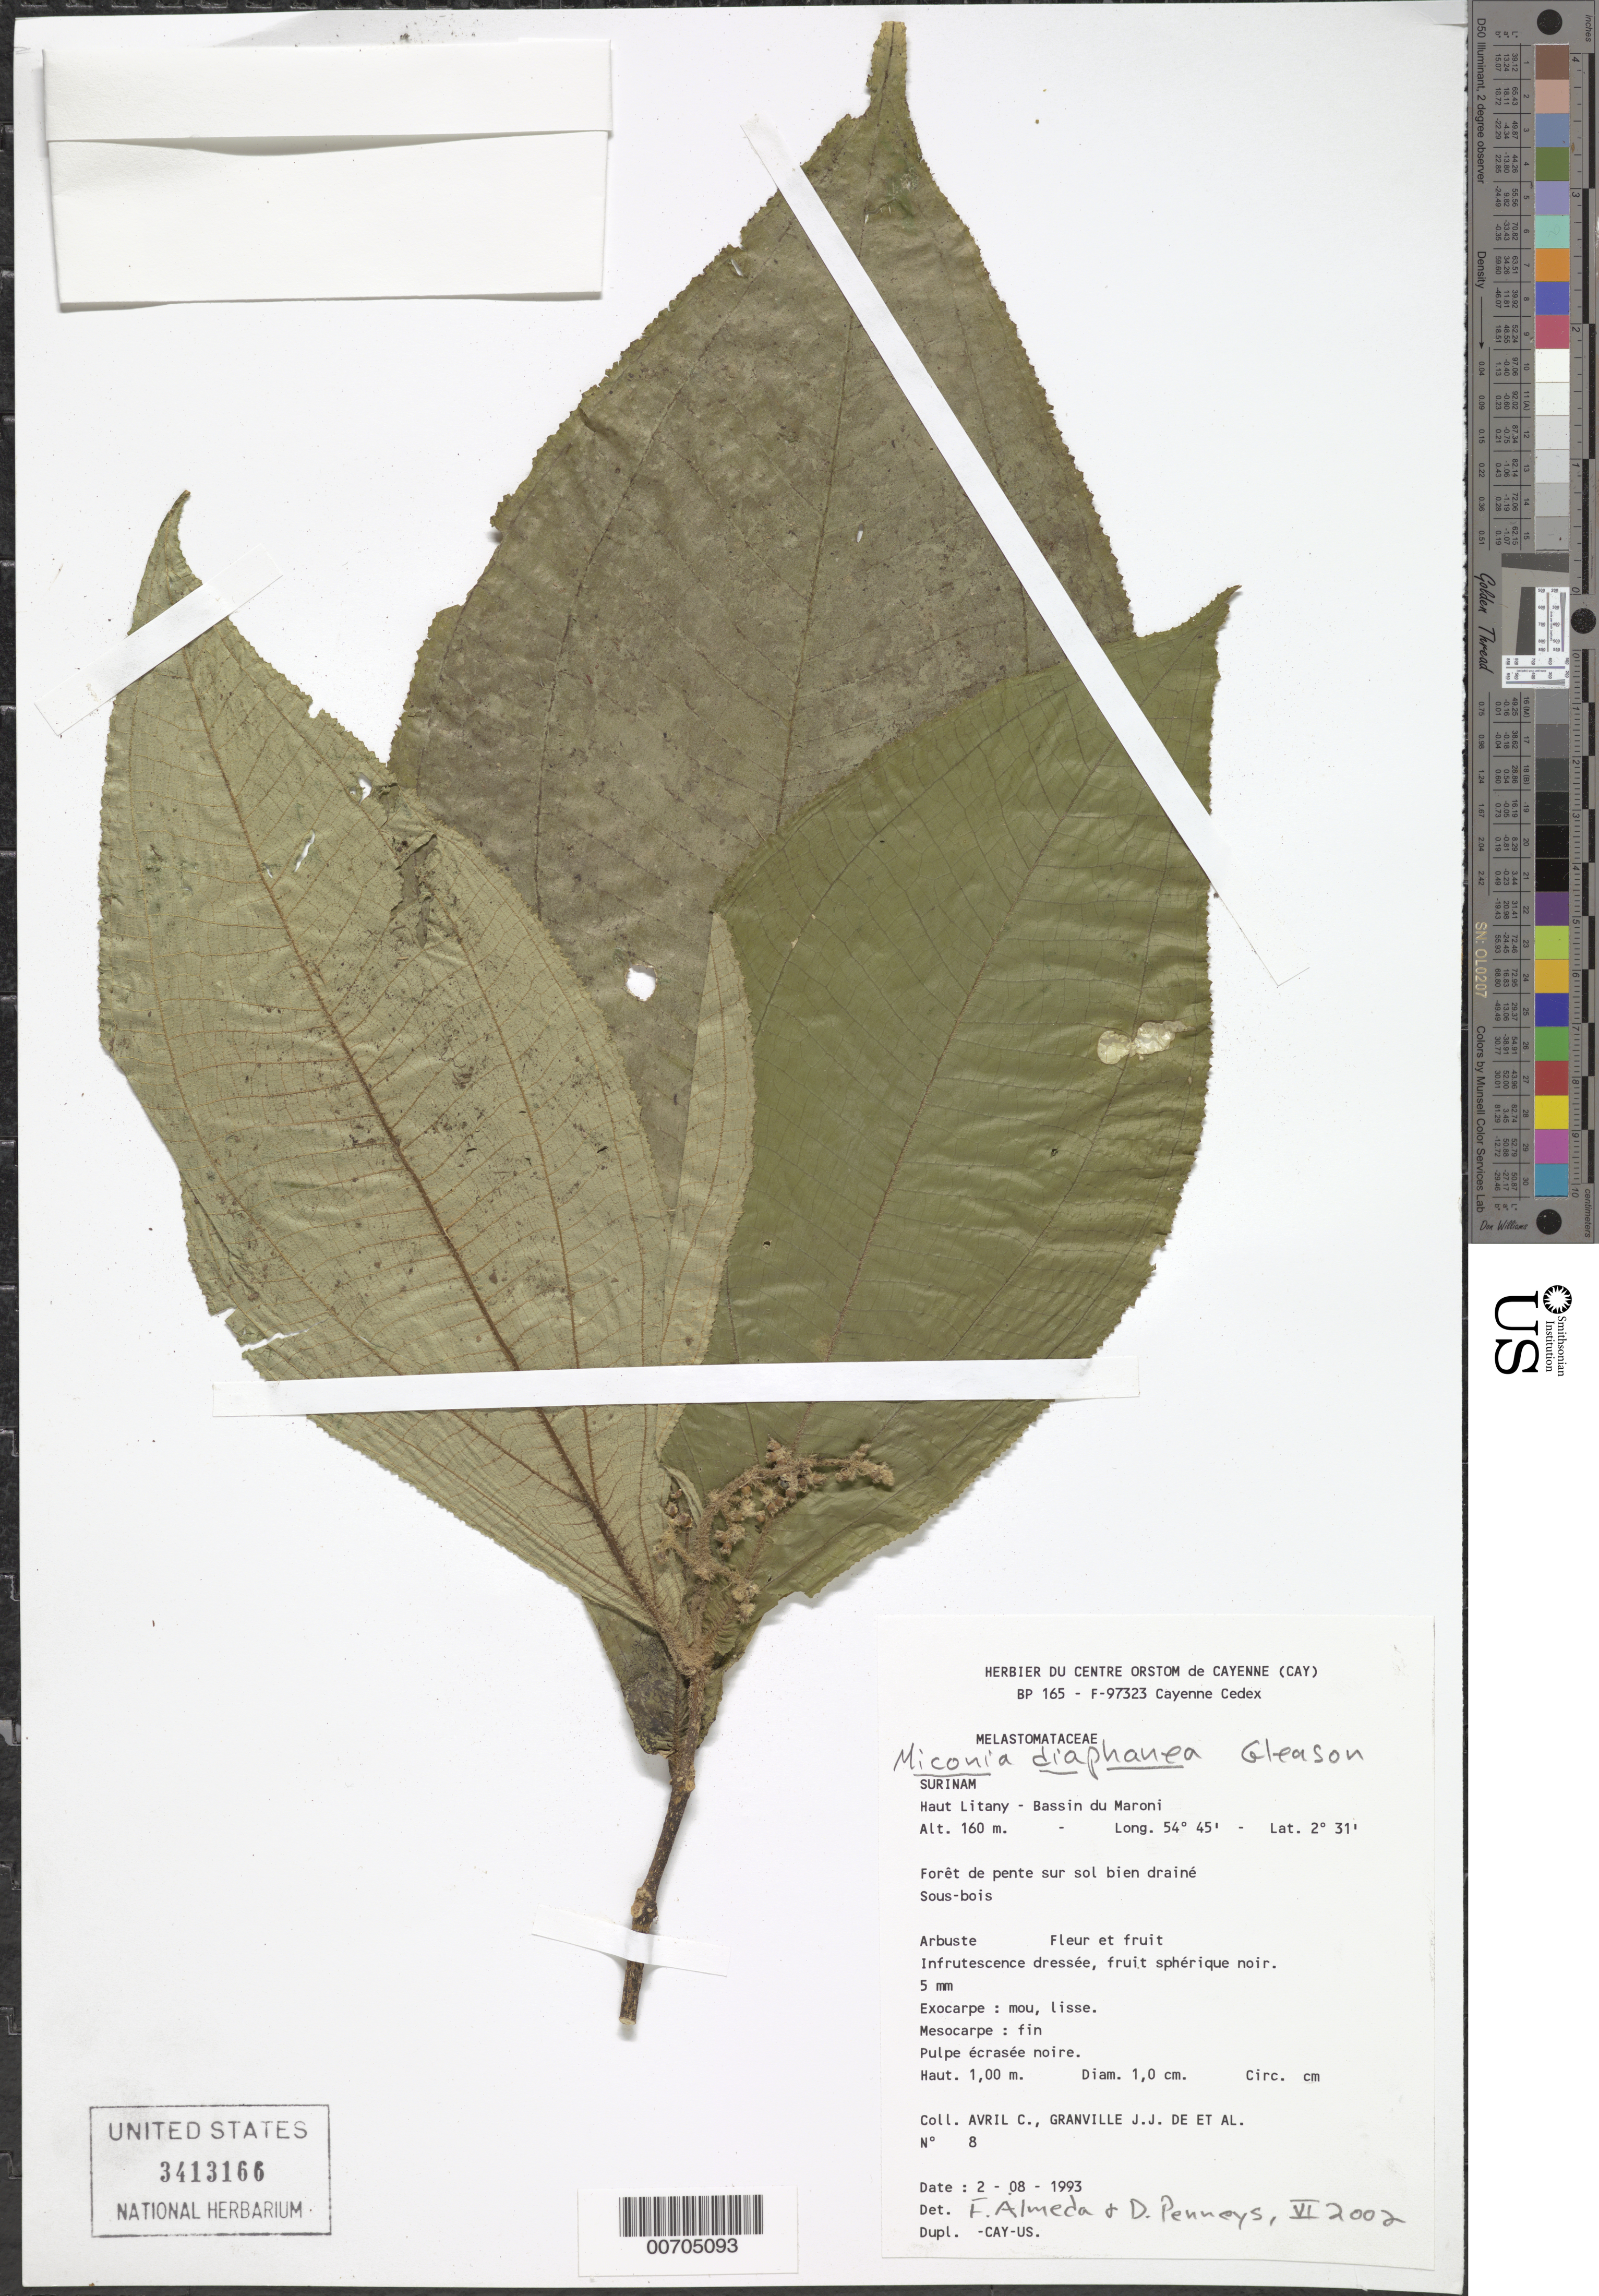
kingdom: Plantae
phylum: Tracheophyta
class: Magnoliopsida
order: Myrtales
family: Melastomataceae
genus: Miconia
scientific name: Miconia diaphanea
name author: Gleason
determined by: Almeda, F.; Penneys, D. S.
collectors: C. Avril et al.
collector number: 8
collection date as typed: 2-Aug-93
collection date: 1993-08-02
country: Suriname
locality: Haut Litany, Bassin du Maroni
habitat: Slope forest on well-drained soil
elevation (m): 160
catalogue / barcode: US 3413166